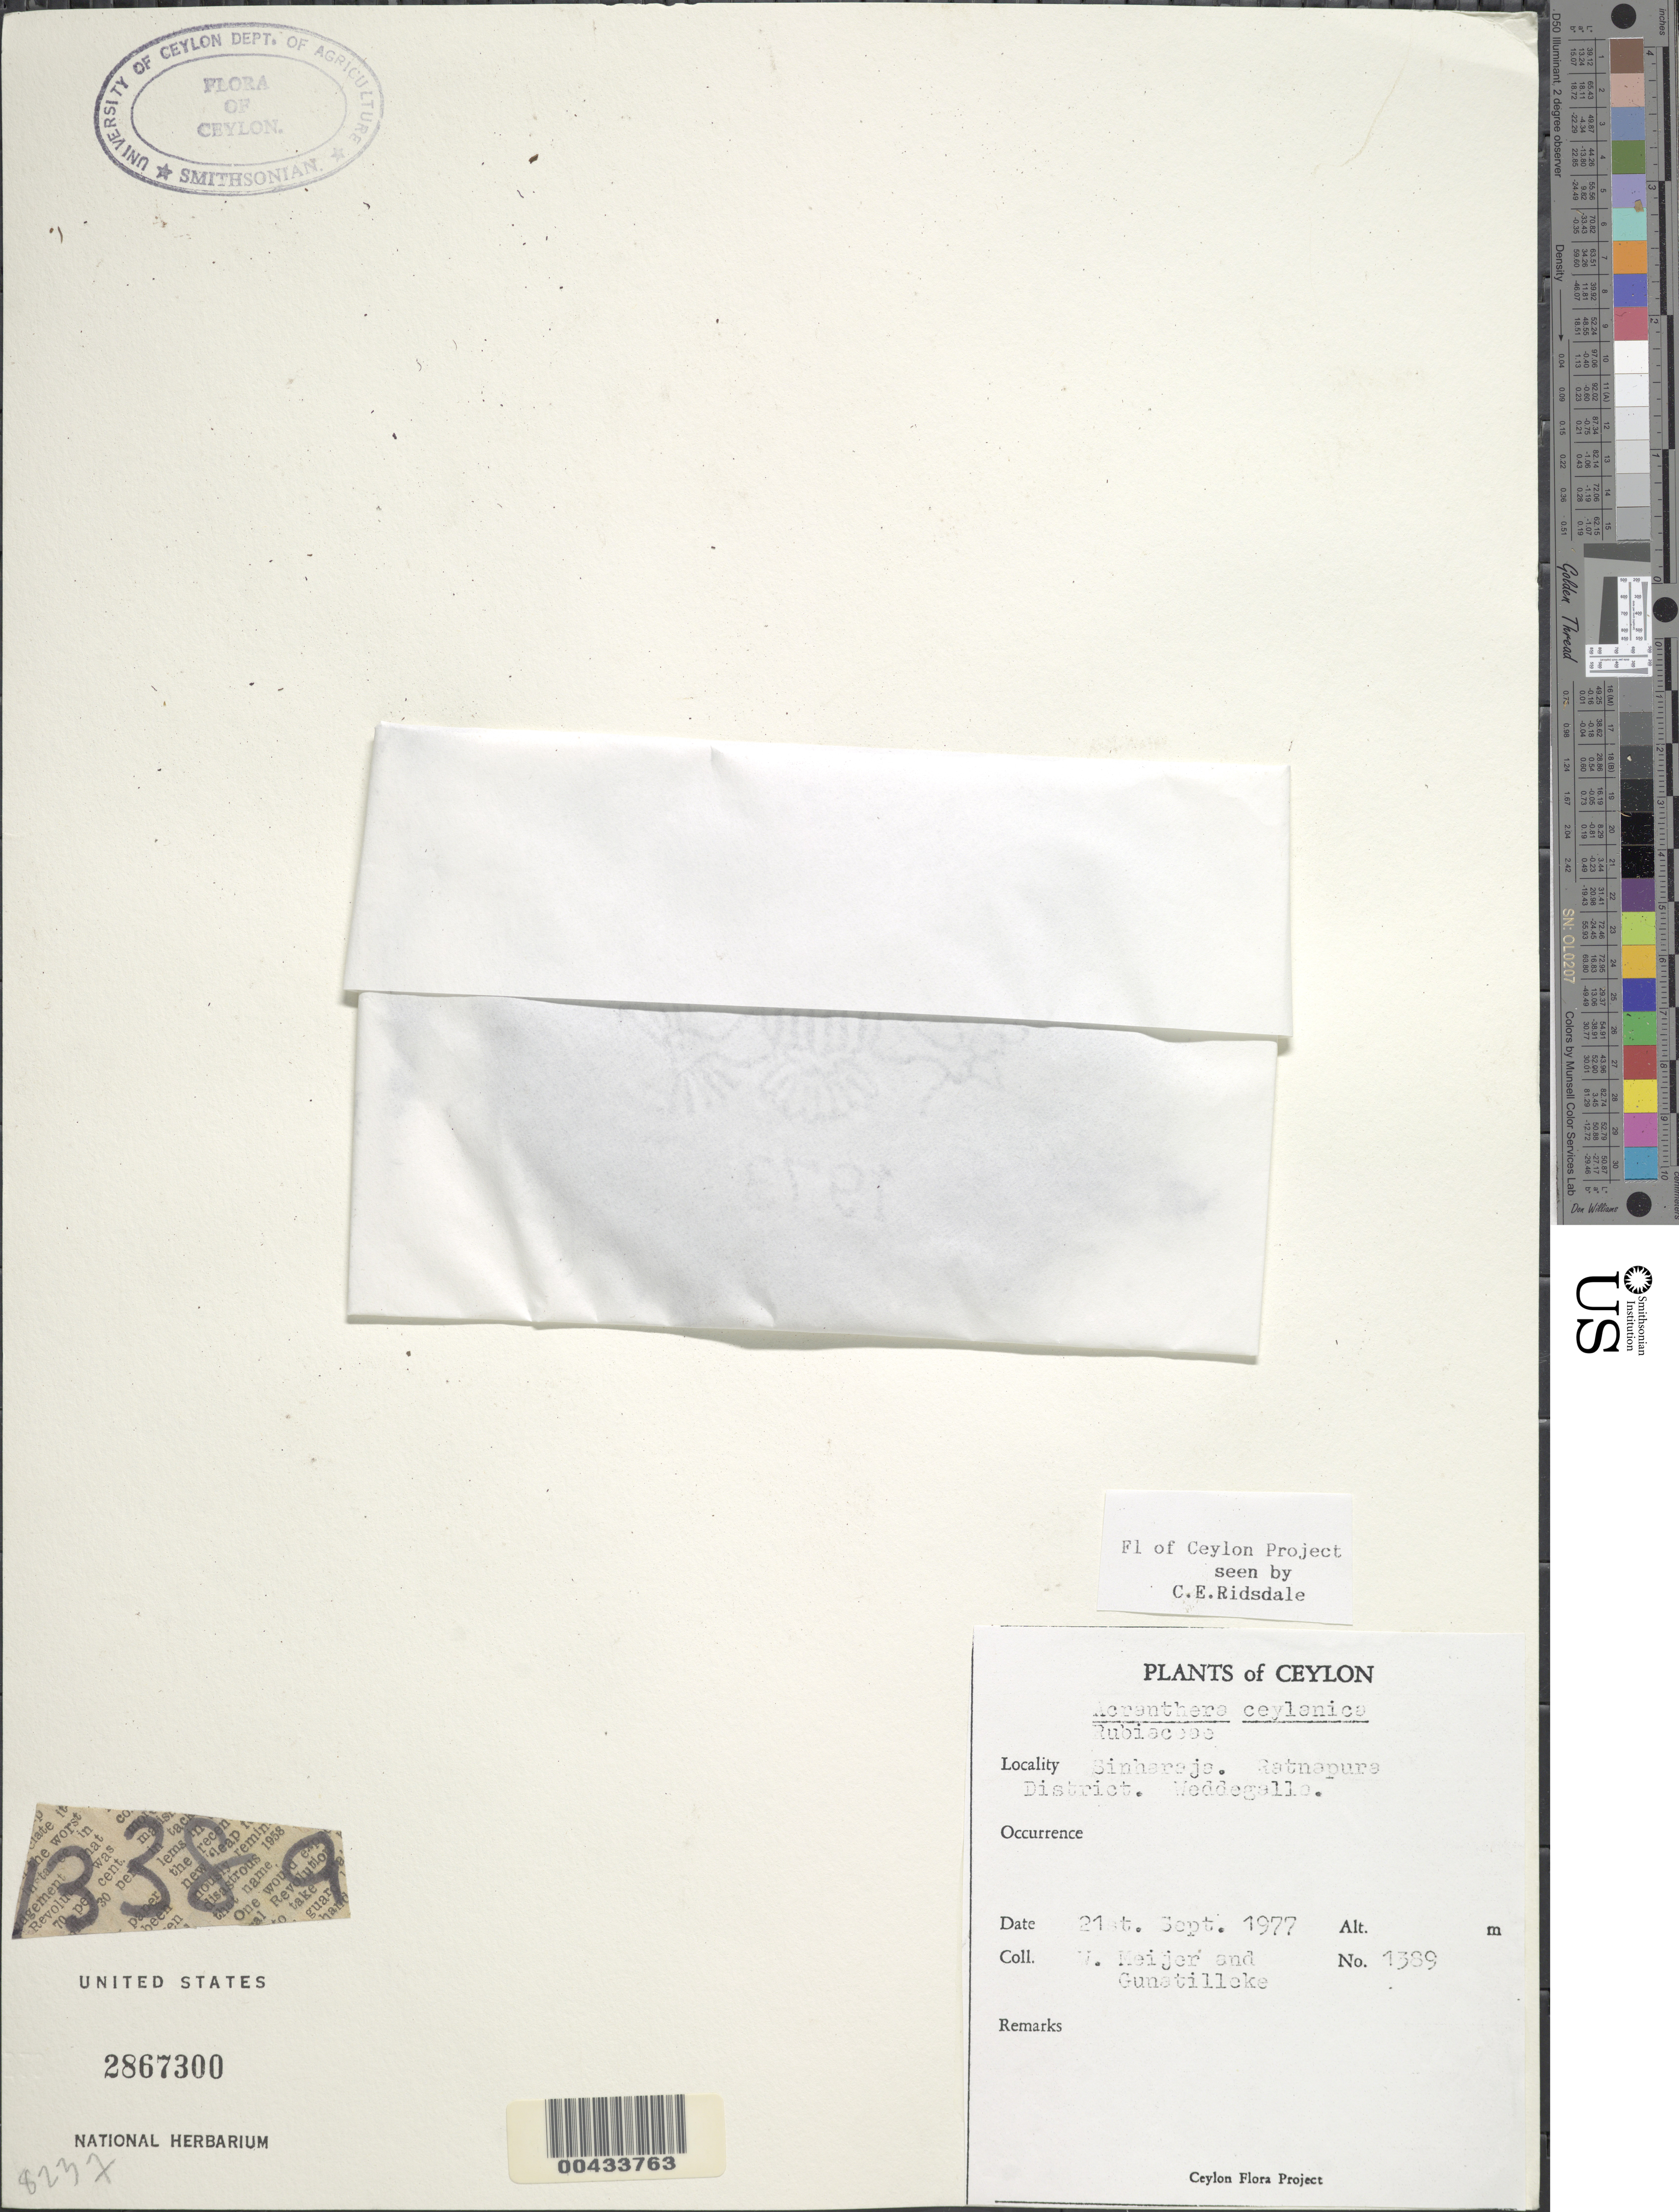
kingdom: Plantae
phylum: Tracheophyta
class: Magnoliopsida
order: Gentianales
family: Rubiaceae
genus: Acranthera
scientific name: Acranthera ceylanica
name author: Arn. ex Meisn.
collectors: W. Meijer & -- Gunatilleke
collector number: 1389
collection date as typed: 21 Sep 1977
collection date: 1977-09-21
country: Sri Lanka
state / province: Sabaragamuwa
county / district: Ratnapura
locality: Sinharaja, Weddegalla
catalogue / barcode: US 2867300